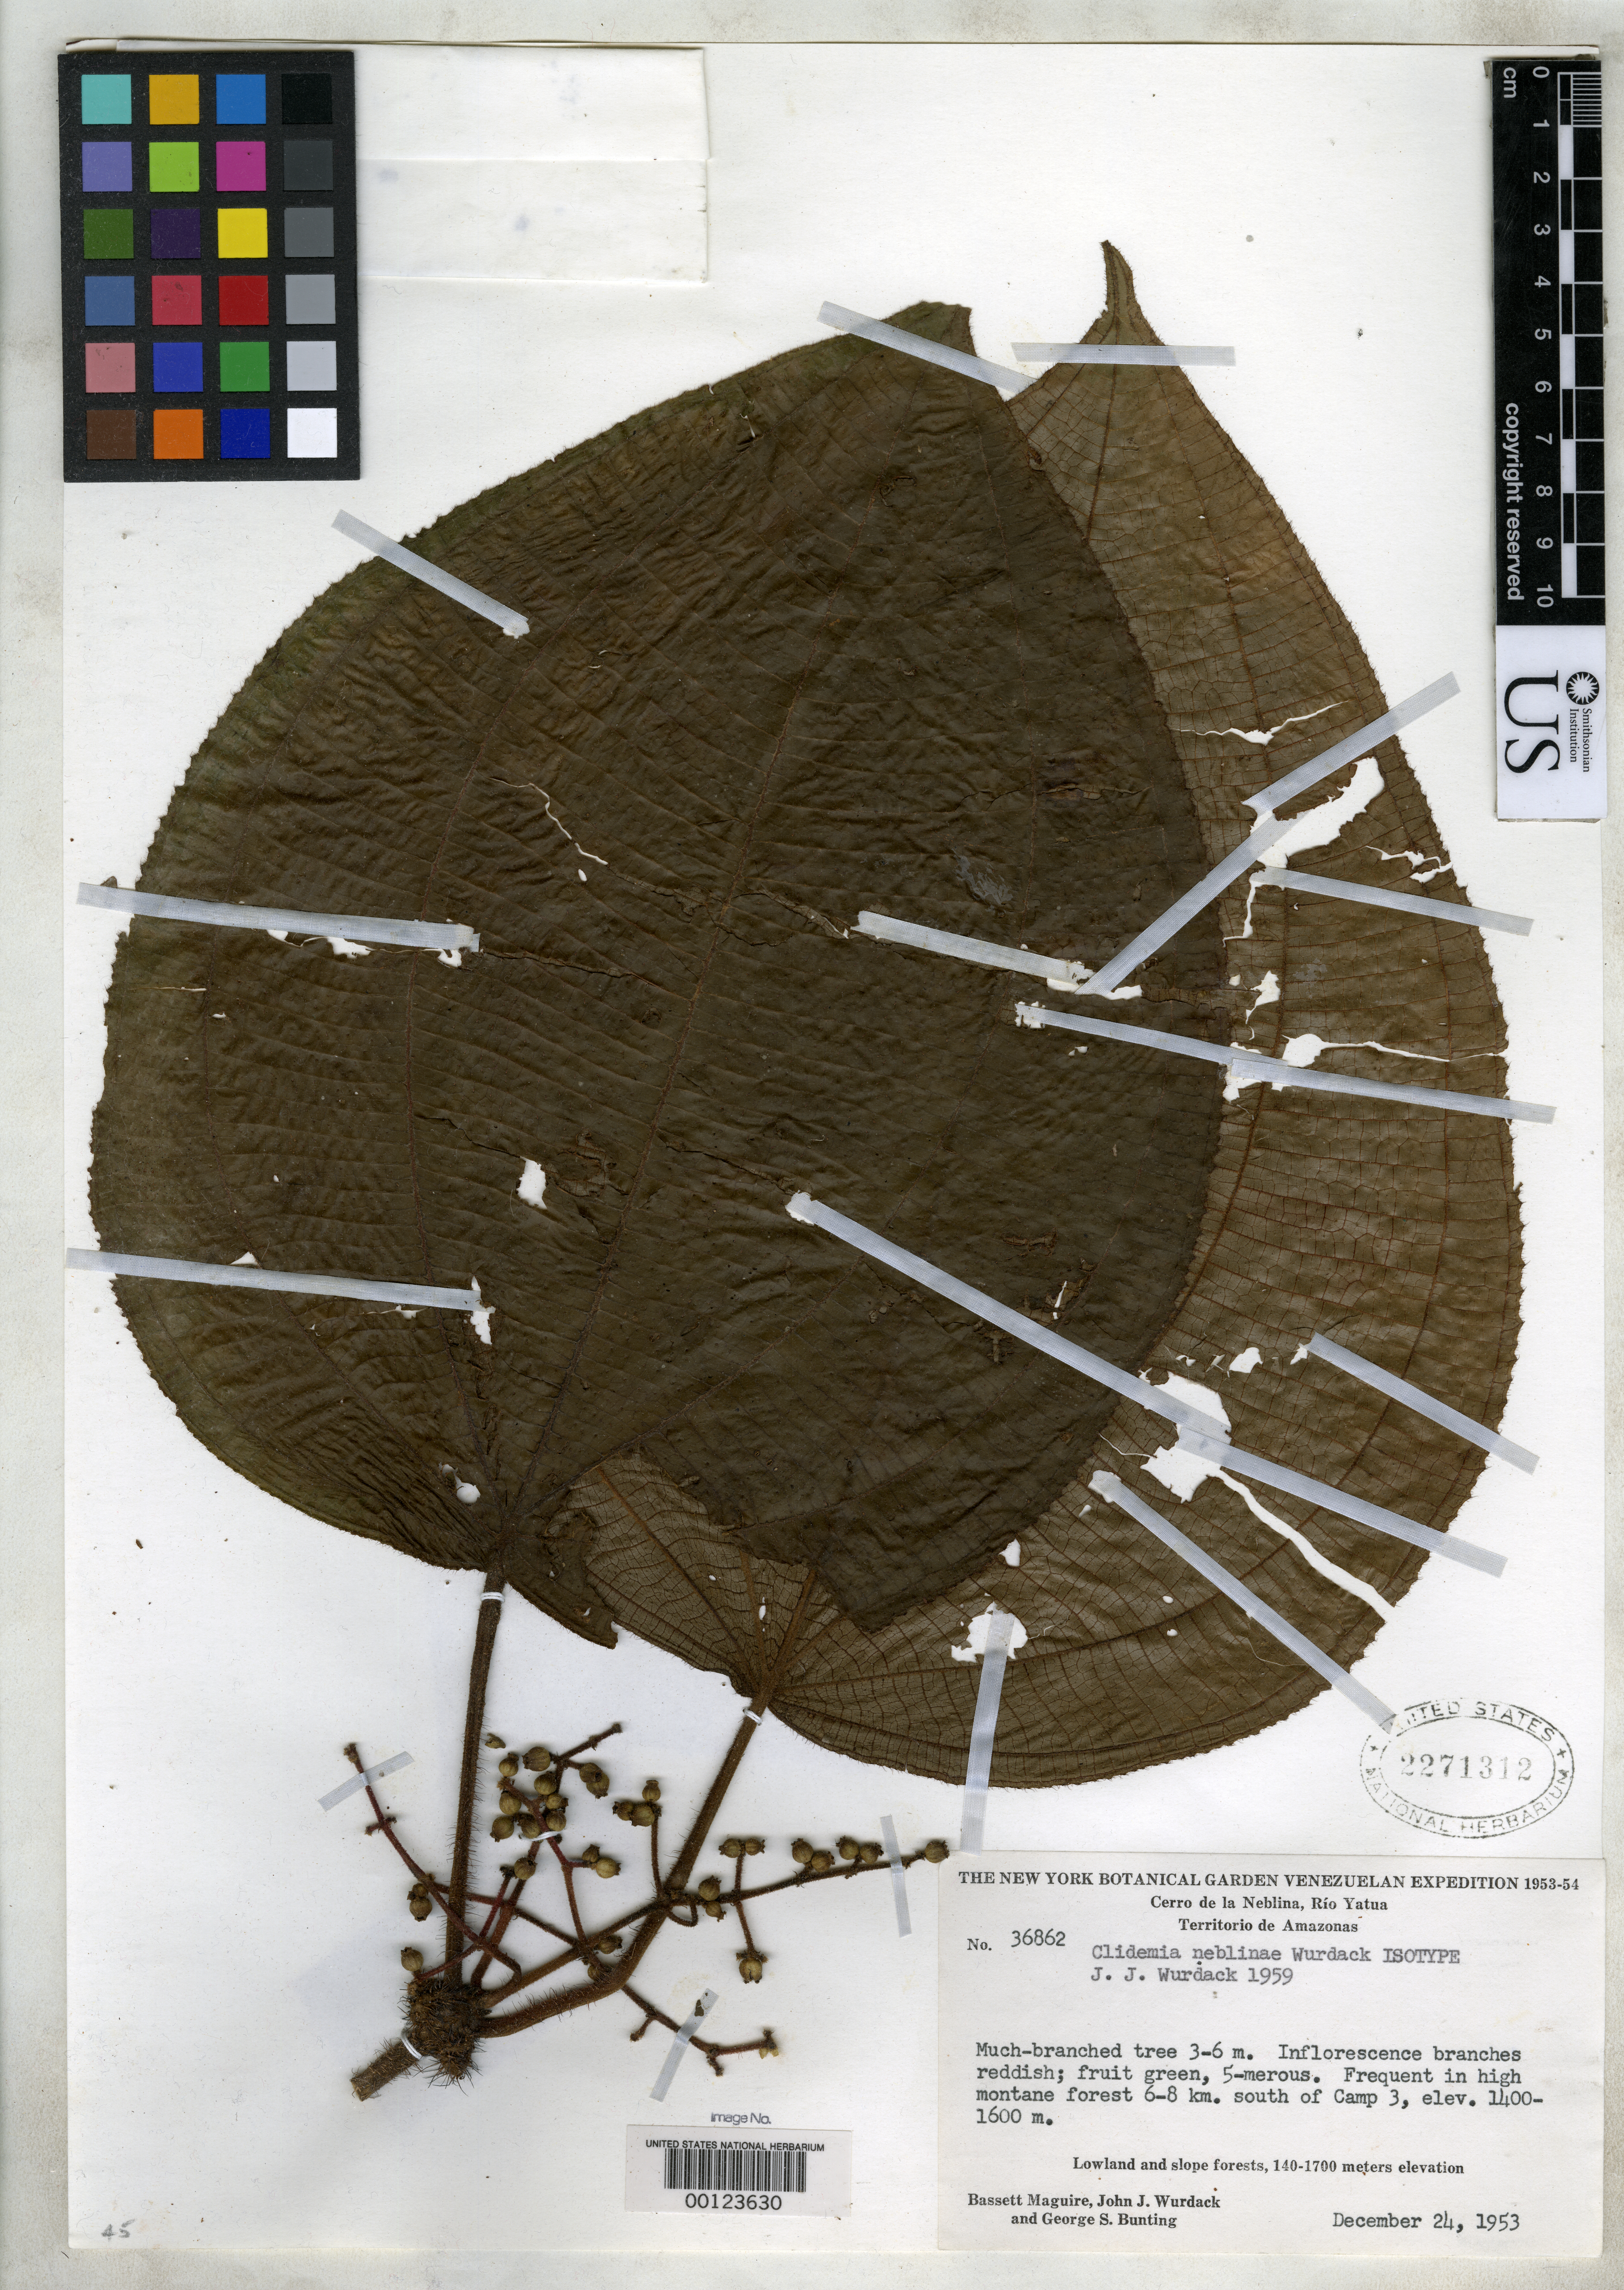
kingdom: Plantae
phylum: Tracheophyta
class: Magnoliopsida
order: Myrtales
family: Melastomataceae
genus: Clidemia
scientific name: Clidemia neblinae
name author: Wurdack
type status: Isotype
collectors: B. Maguire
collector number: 36862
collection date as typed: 24 Dec 1953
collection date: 1953-12-24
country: Venezuela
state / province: Amazonas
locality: Cerro de la Neblina.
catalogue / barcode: US 2271312